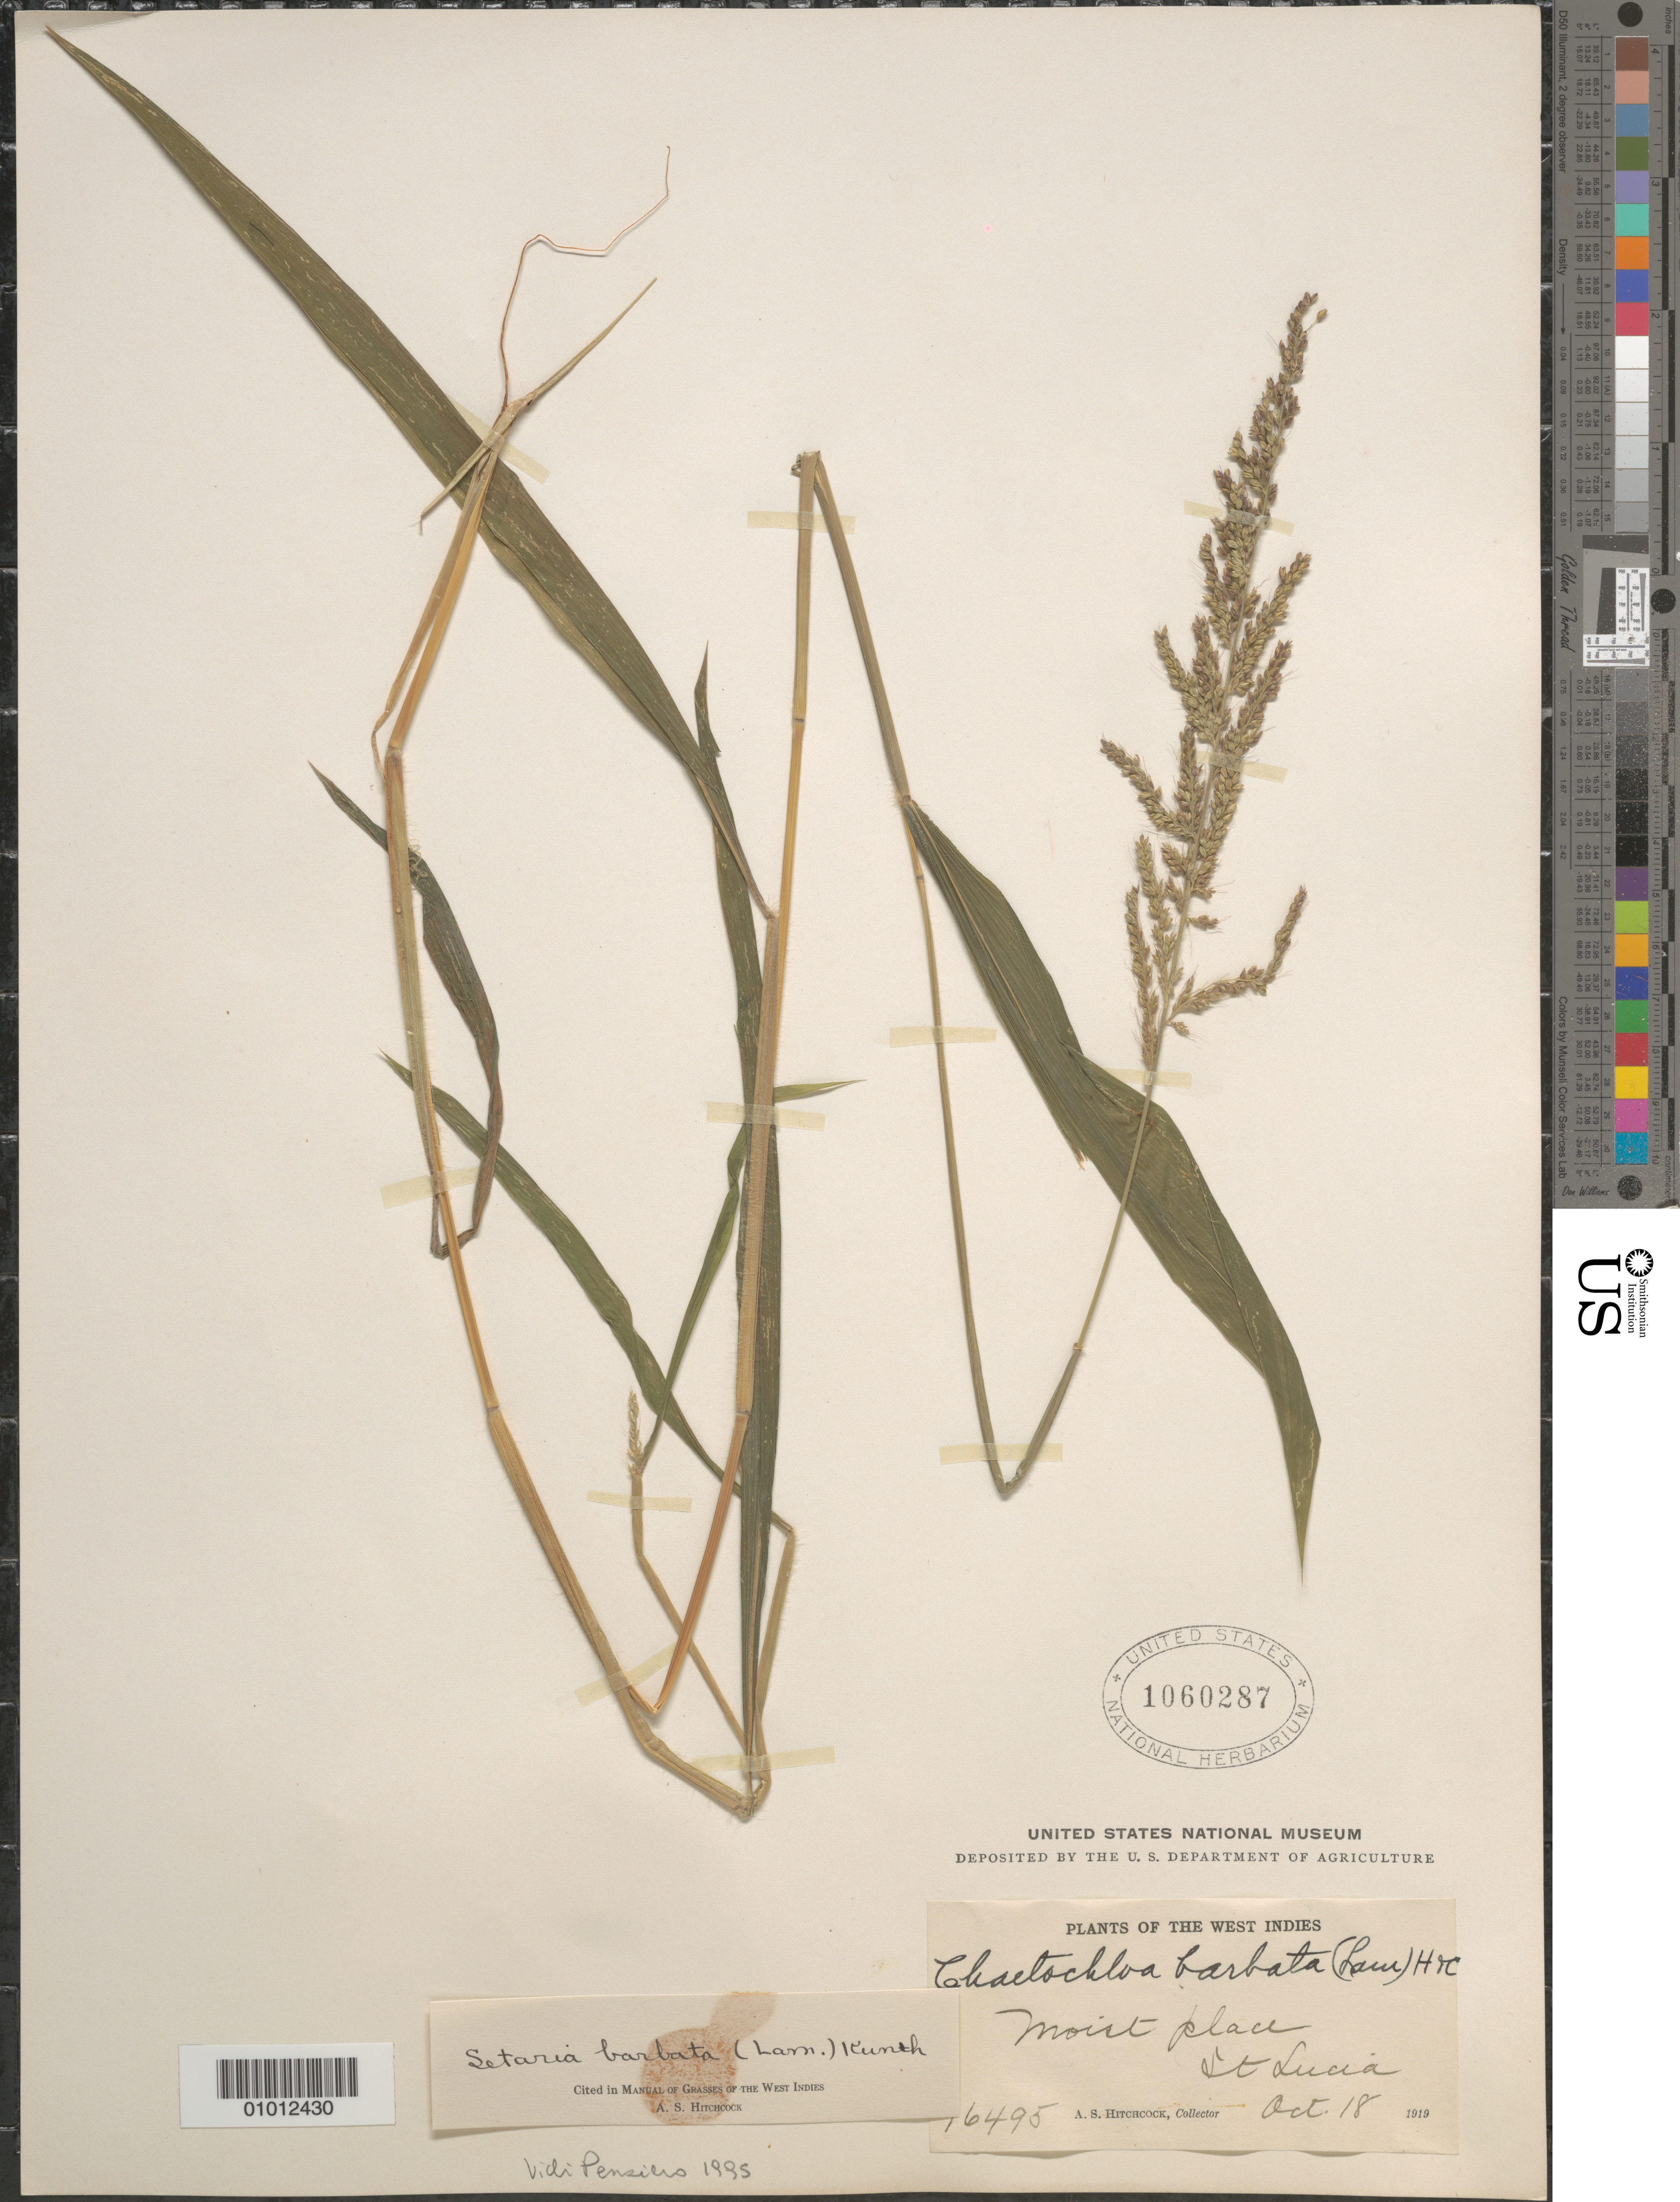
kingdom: Plantae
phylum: Tracheophyta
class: Liliopsida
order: Poales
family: Poaceae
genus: Setaria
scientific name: Setaria barbata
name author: (Lam.) Kunth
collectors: A. S. Hitchcock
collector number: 16495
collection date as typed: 18 Oct 1919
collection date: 1919-10-18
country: St. Lucia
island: St. Lucia I.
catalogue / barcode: US 1060287